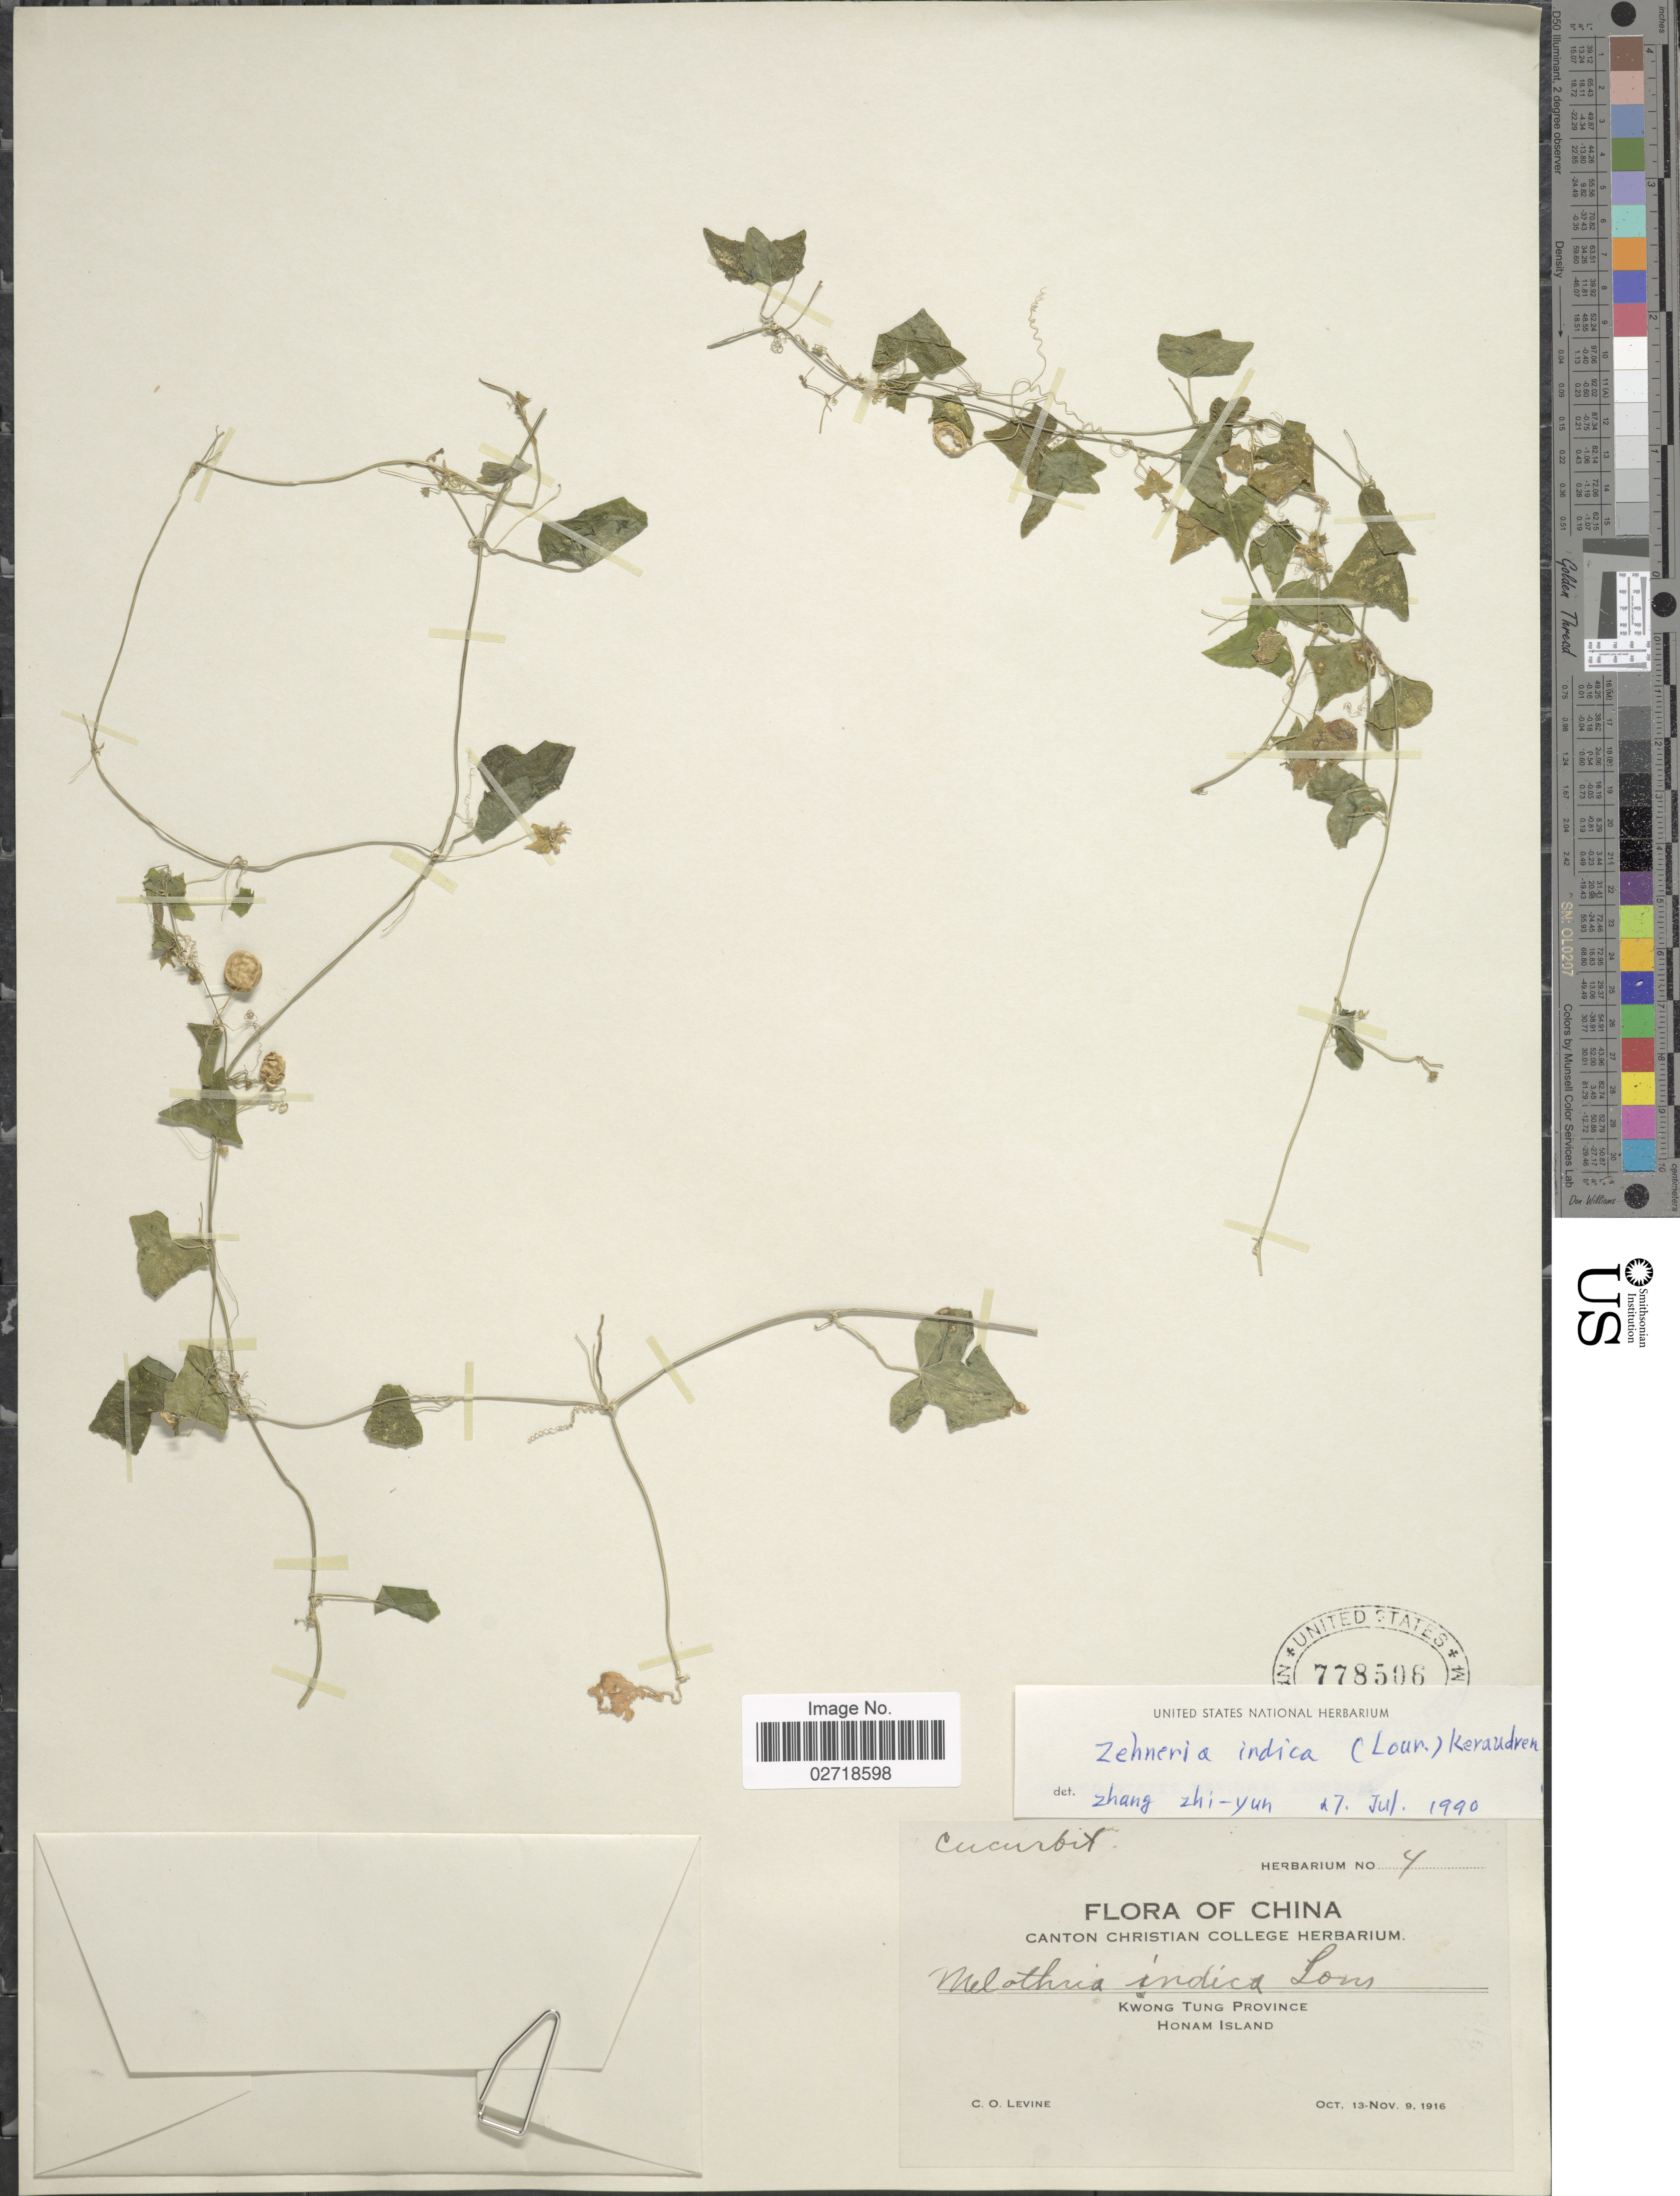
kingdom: Plantae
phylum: Tracheophyta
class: Magnoliopsida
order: Cucurbitales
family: Cucurbitaceae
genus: Zehneria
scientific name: Zehneria indica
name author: (Lour.) Keraudren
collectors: C. O. Levine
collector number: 4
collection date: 1916-10-13/1916-11-09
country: China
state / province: Guangdong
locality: Kwong Tung Province, Honam Island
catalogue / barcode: US 778506